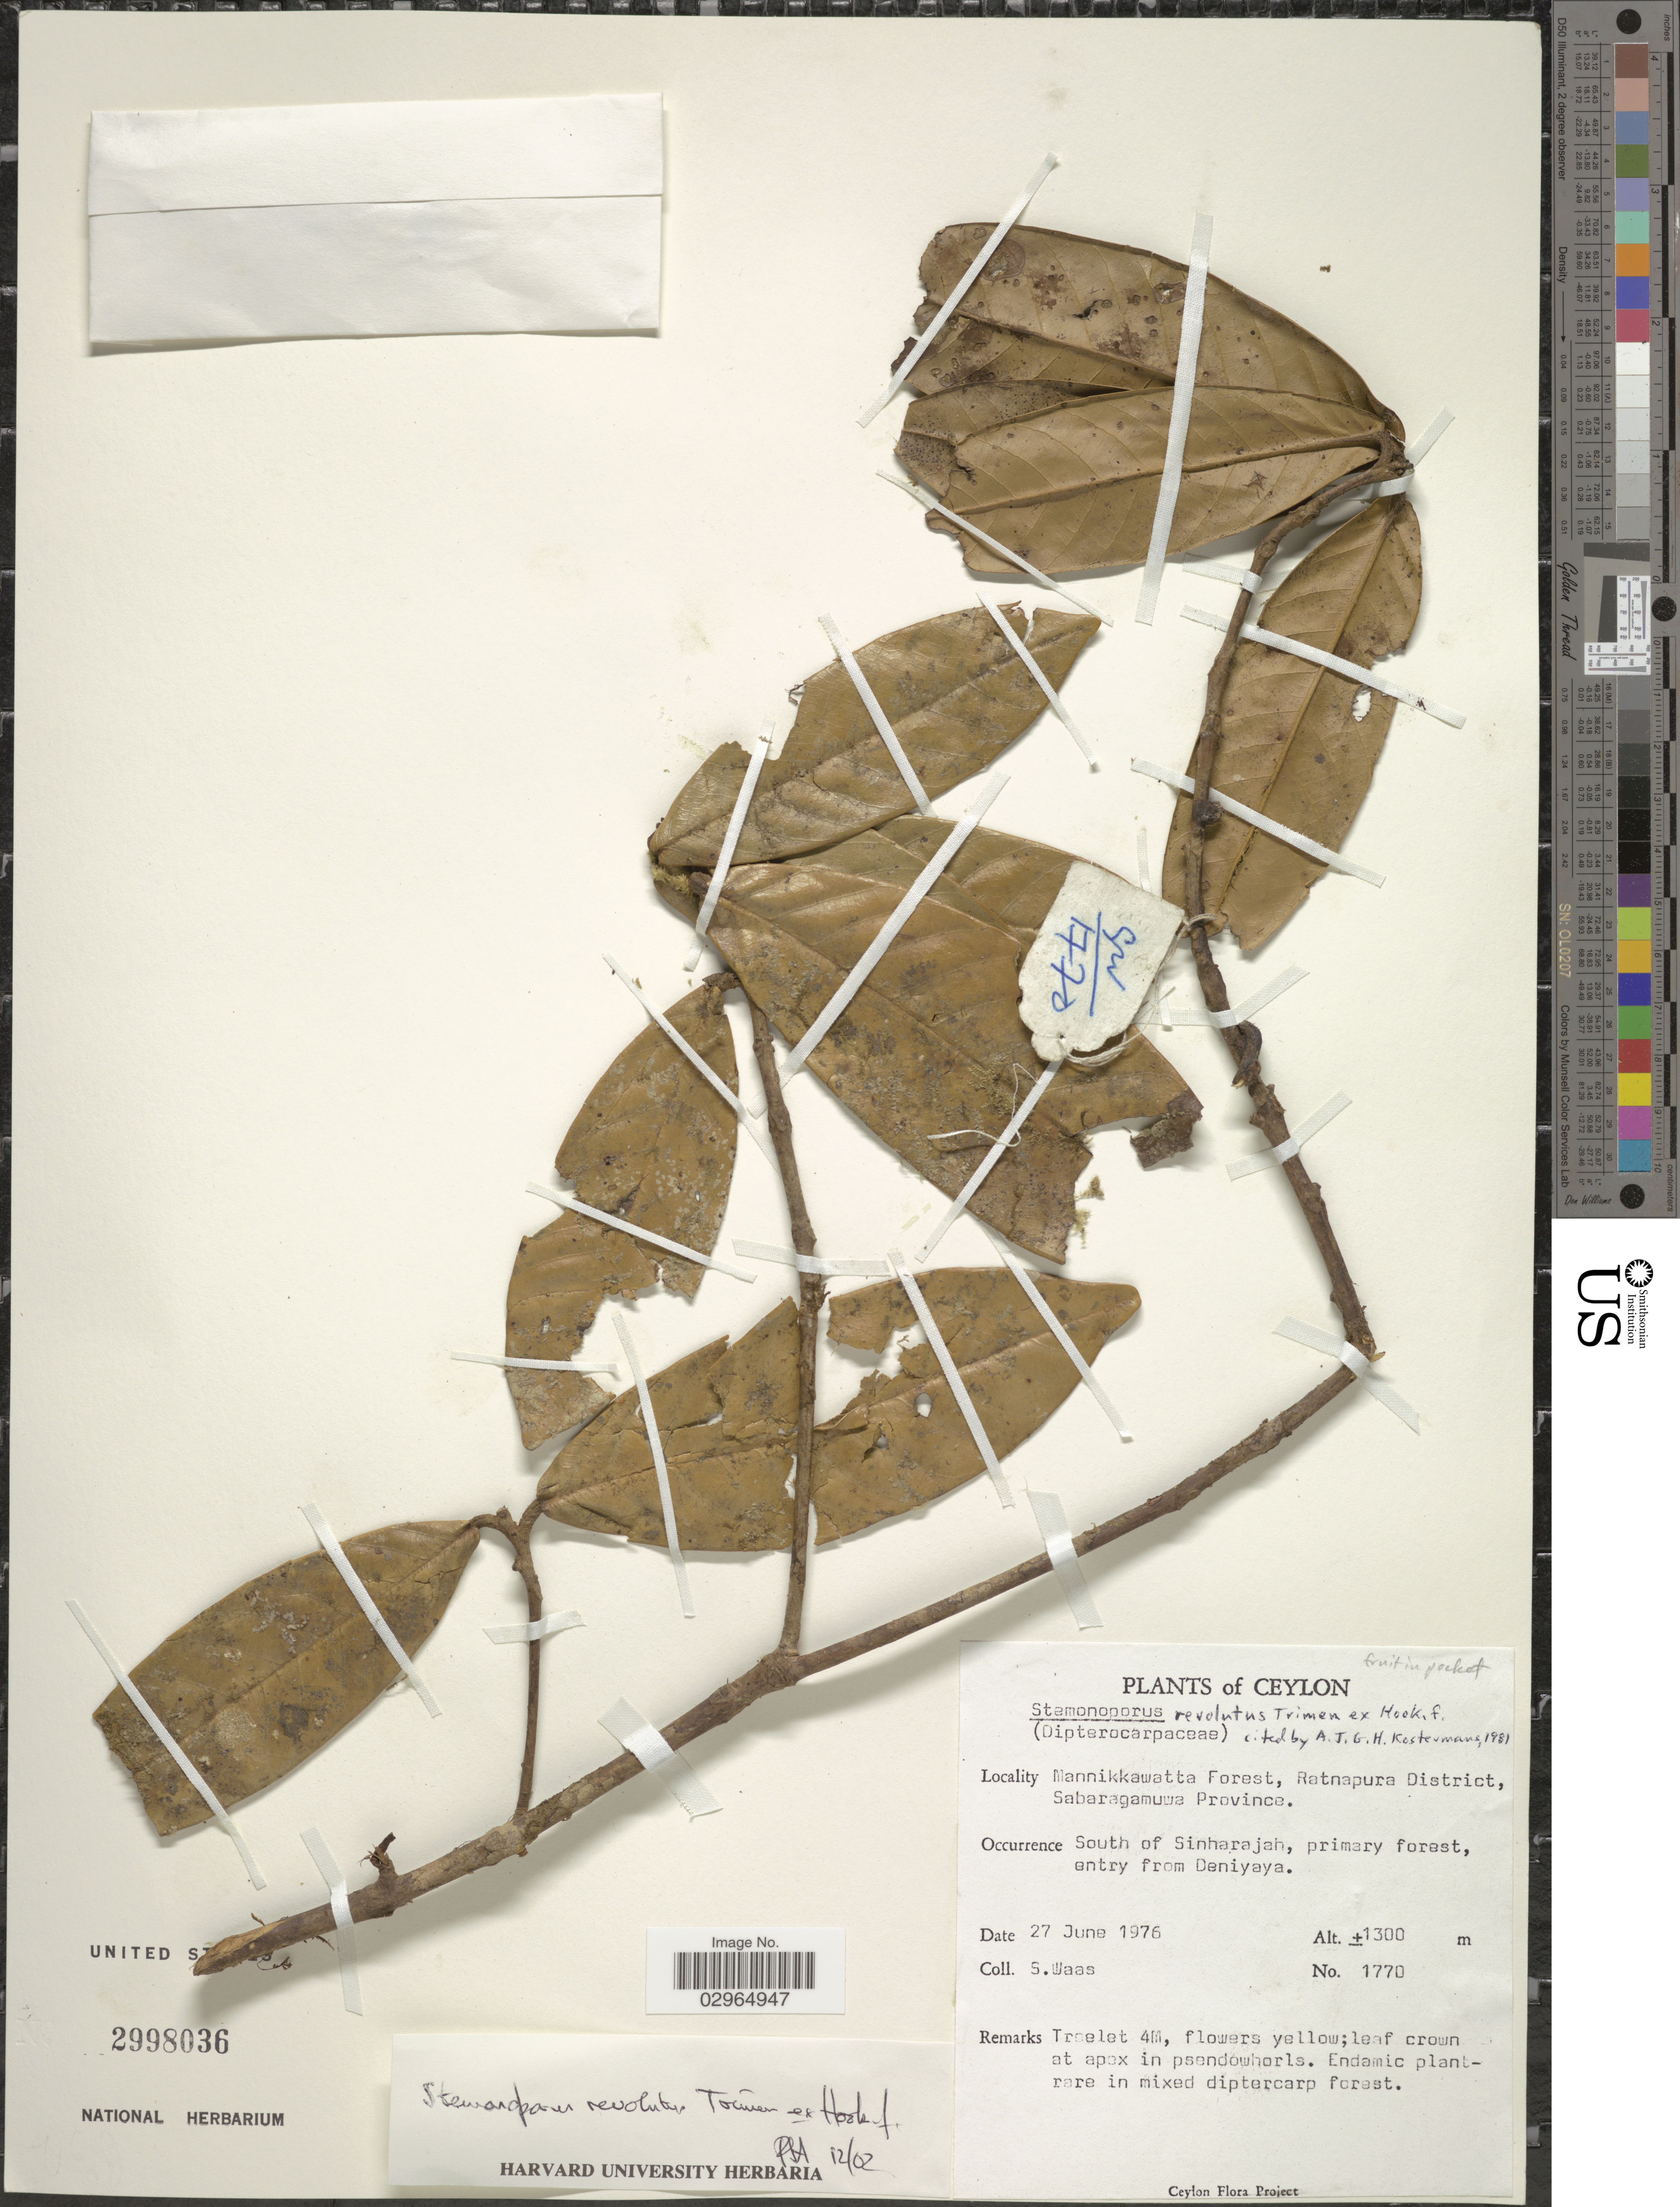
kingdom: Plantae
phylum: Tracheophyta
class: Magnoliopsida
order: Malvales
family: Dipterocarpaceae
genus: Stemonoporus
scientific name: Stemonoporus revolutus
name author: Trimen ex Hook. f.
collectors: S. Waas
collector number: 1770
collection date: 1976-06-27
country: Sri Lanka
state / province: Sabaragamuwa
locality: Ceylon. Mannikkawatta Forest, Ratnapura District. South of Sinharajah, entry from Deniyaya.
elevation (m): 1300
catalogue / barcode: US 2998036